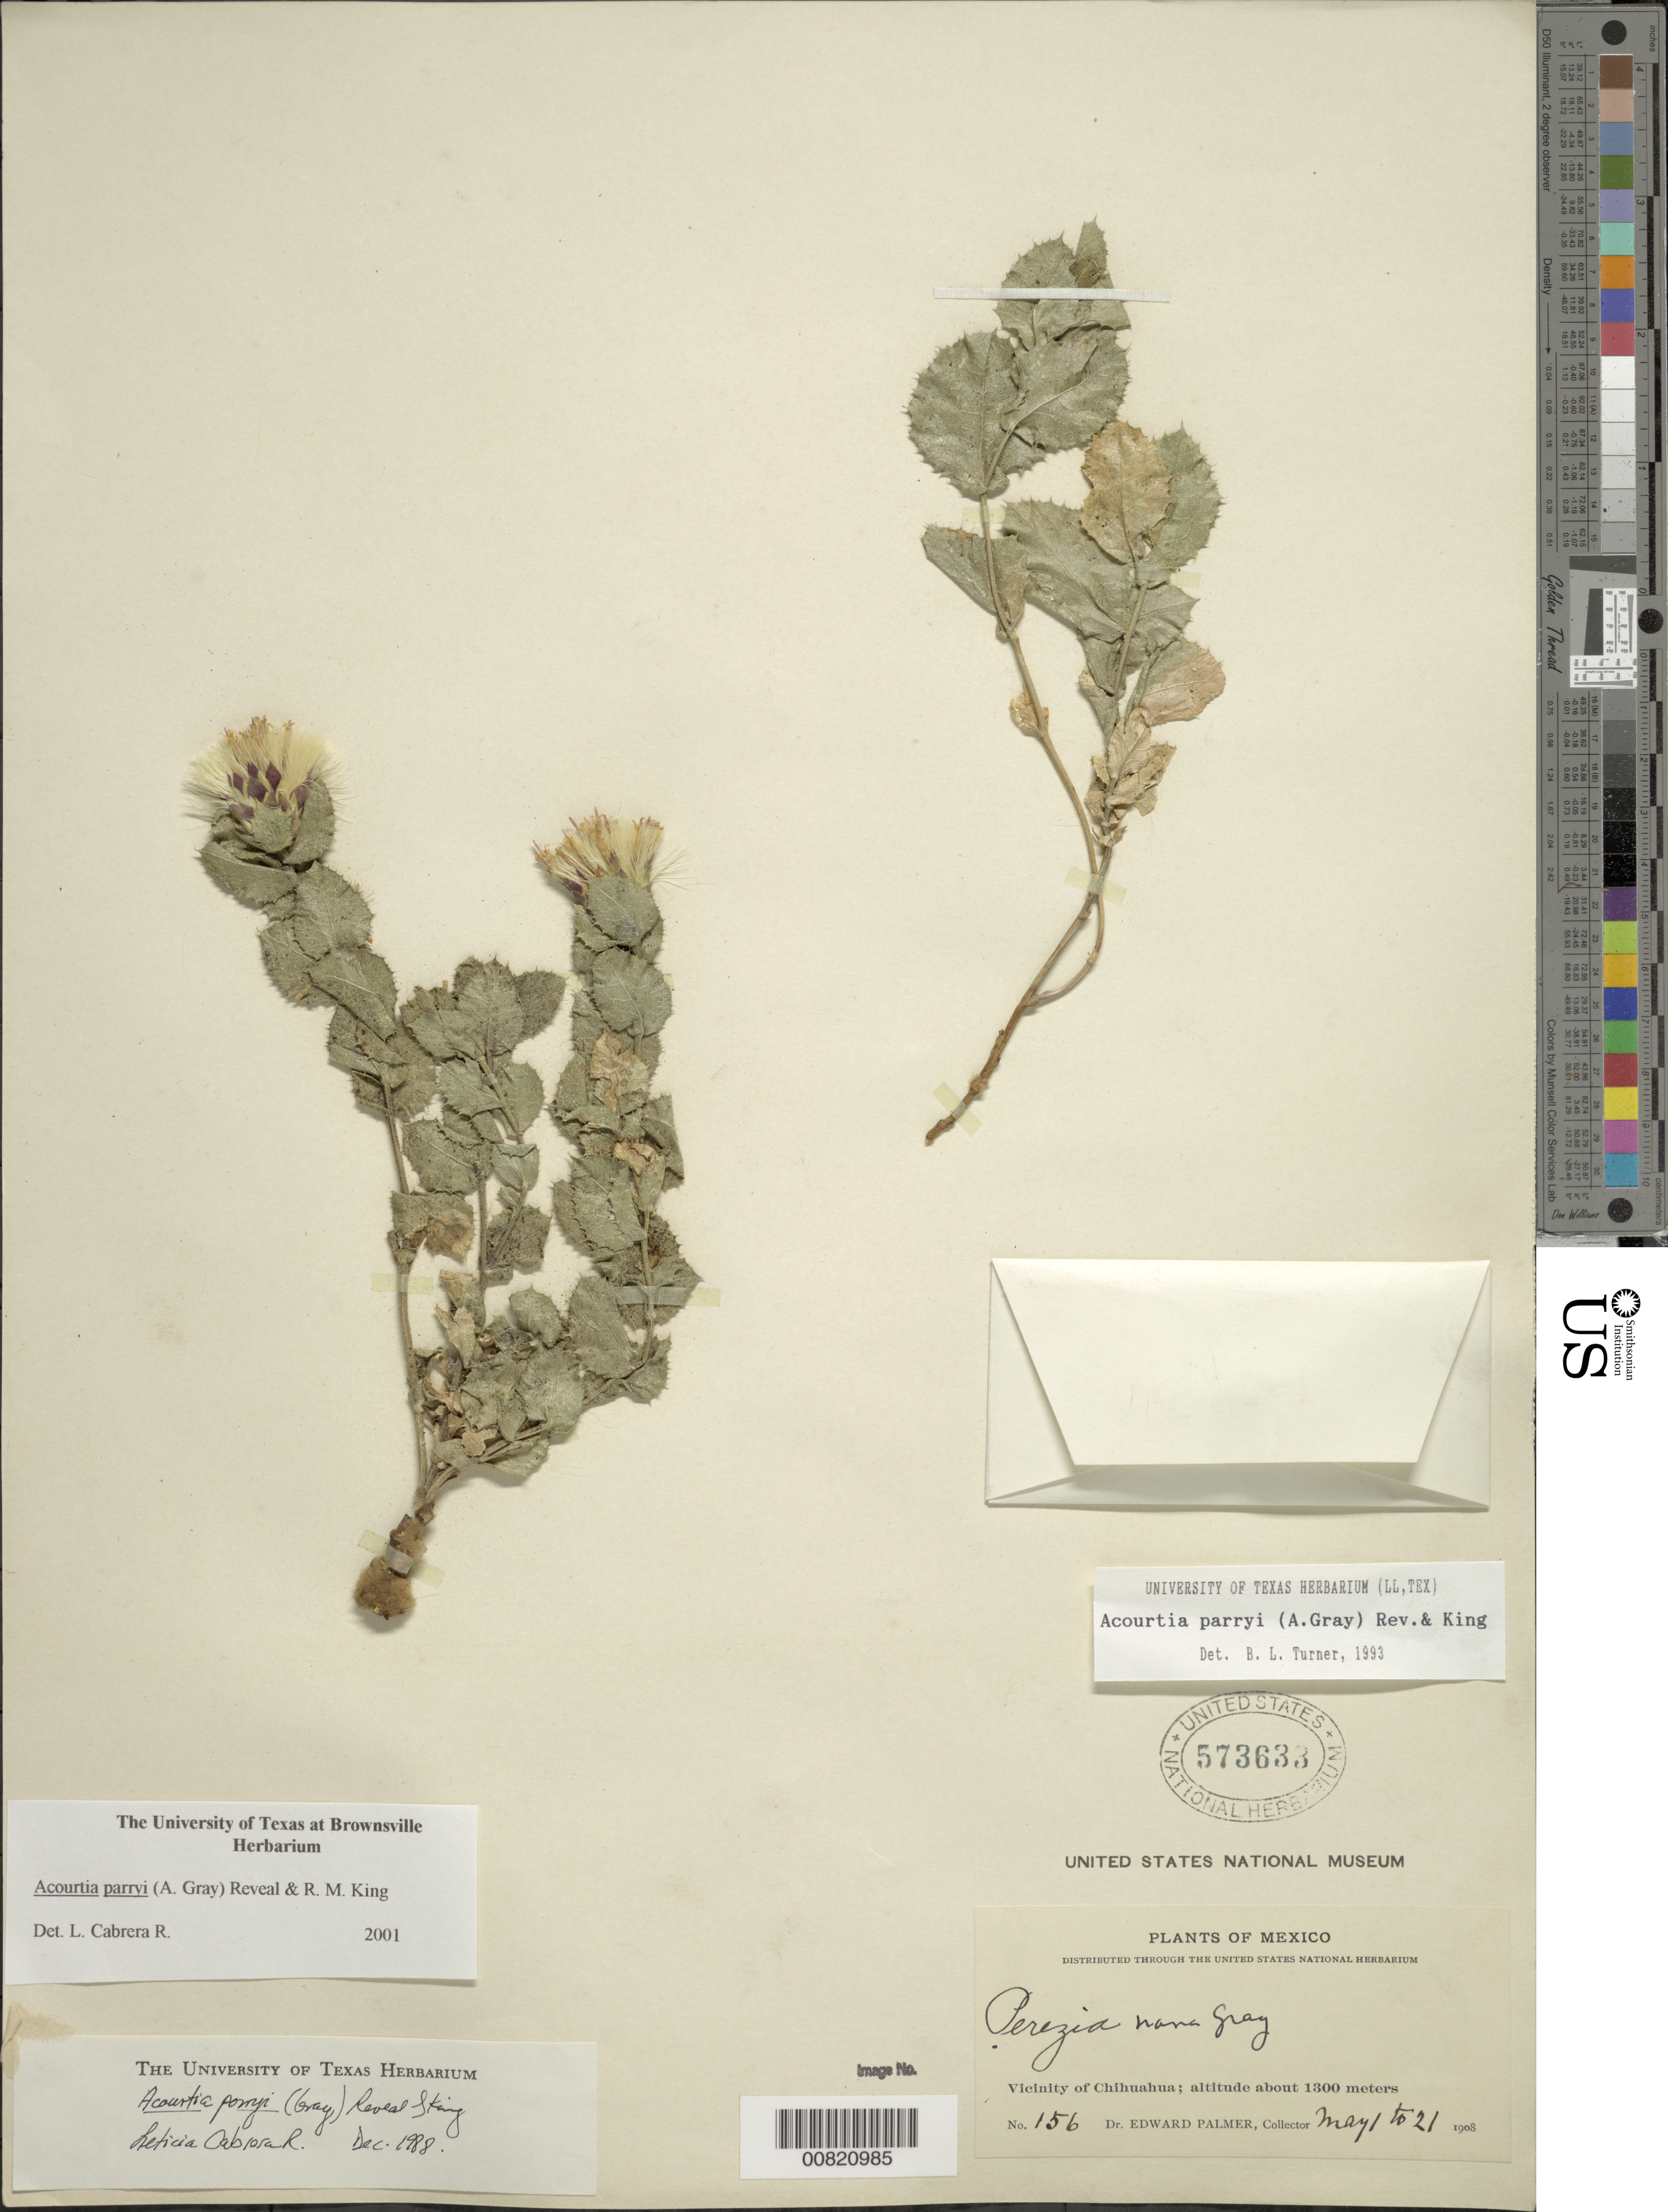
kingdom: Plantae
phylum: Tracheophyta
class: Magnoliopsida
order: Asterales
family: Asteraceae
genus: Acourtia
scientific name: Acourtia parryi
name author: (A. Gray) Reveal & R.M. King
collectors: E. Palmer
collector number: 156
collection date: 1908-05-01/1908-05-21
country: Mexico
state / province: Chihuahua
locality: Vicinity of Chihuahua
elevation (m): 1300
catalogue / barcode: US 573633